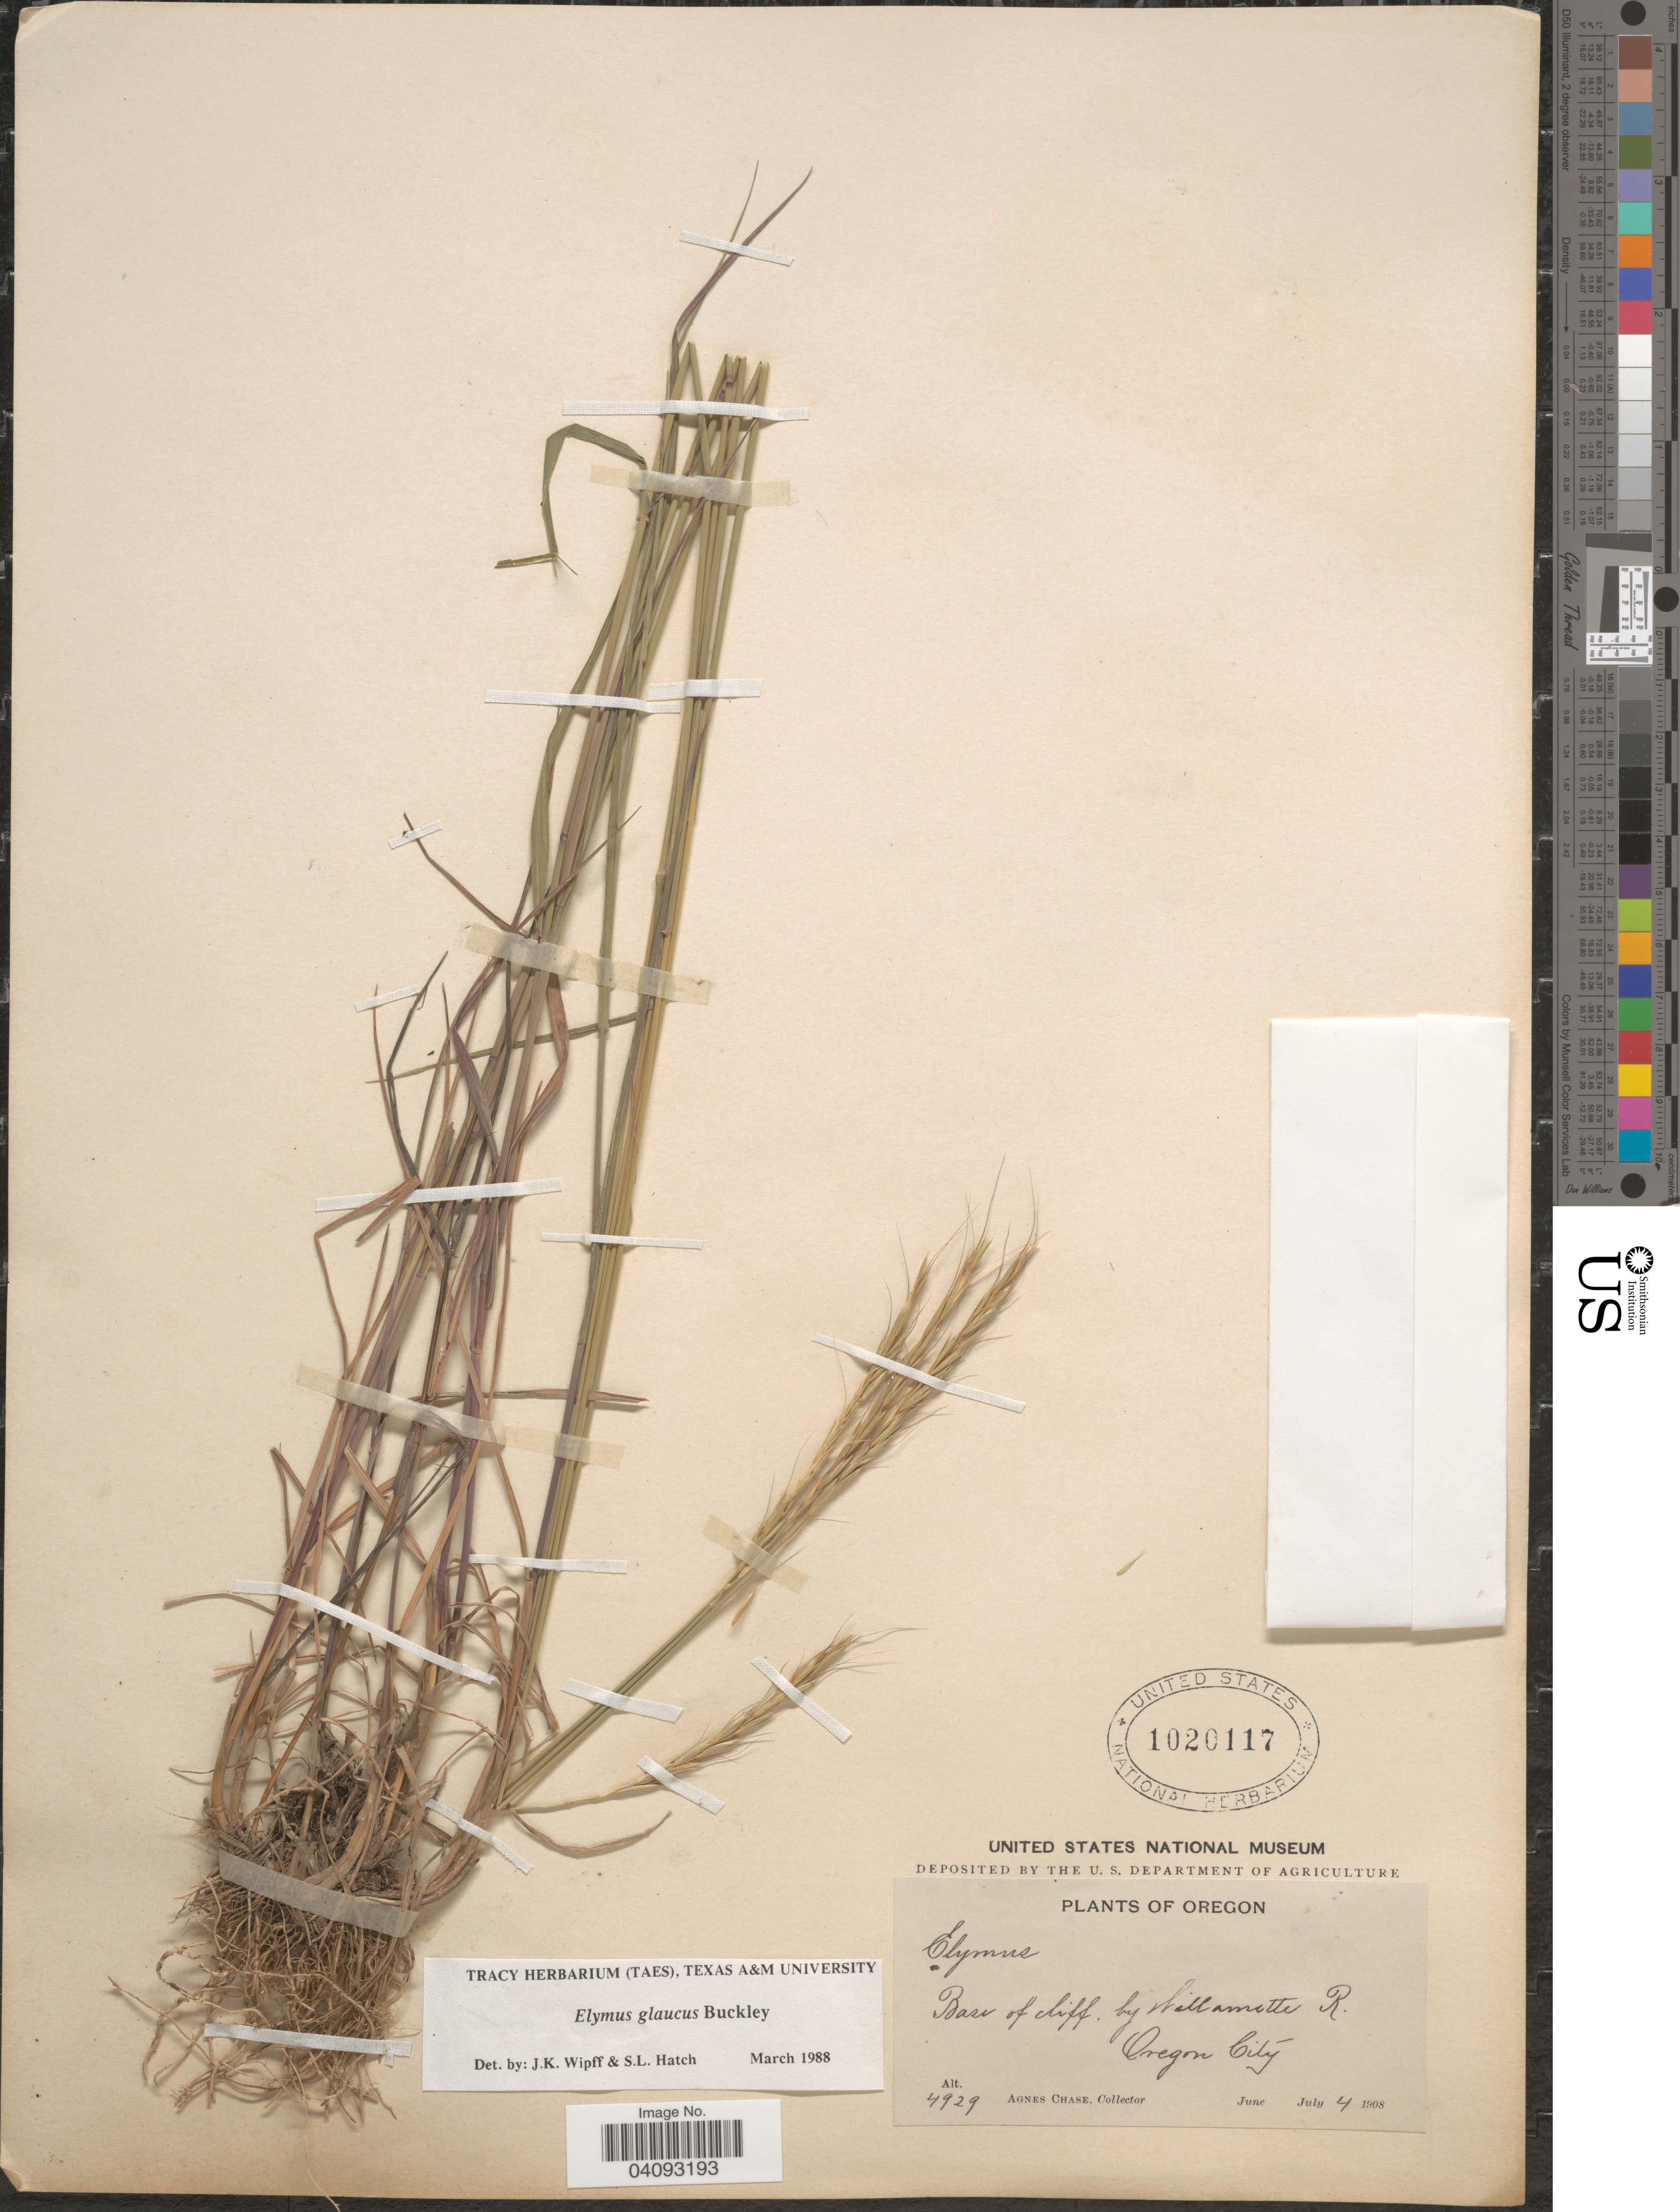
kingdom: Plantae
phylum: Tracheophyta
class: Liliopsida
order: Poales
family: Poaceae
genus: Elymus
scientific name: Elymus glaucus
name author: Buckley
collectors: A. Chase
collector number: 4929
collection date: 1908-07-04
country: United States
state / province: Oregon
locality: Base of cliff by Willamette R. Oregon City.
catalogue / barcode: US 1020117